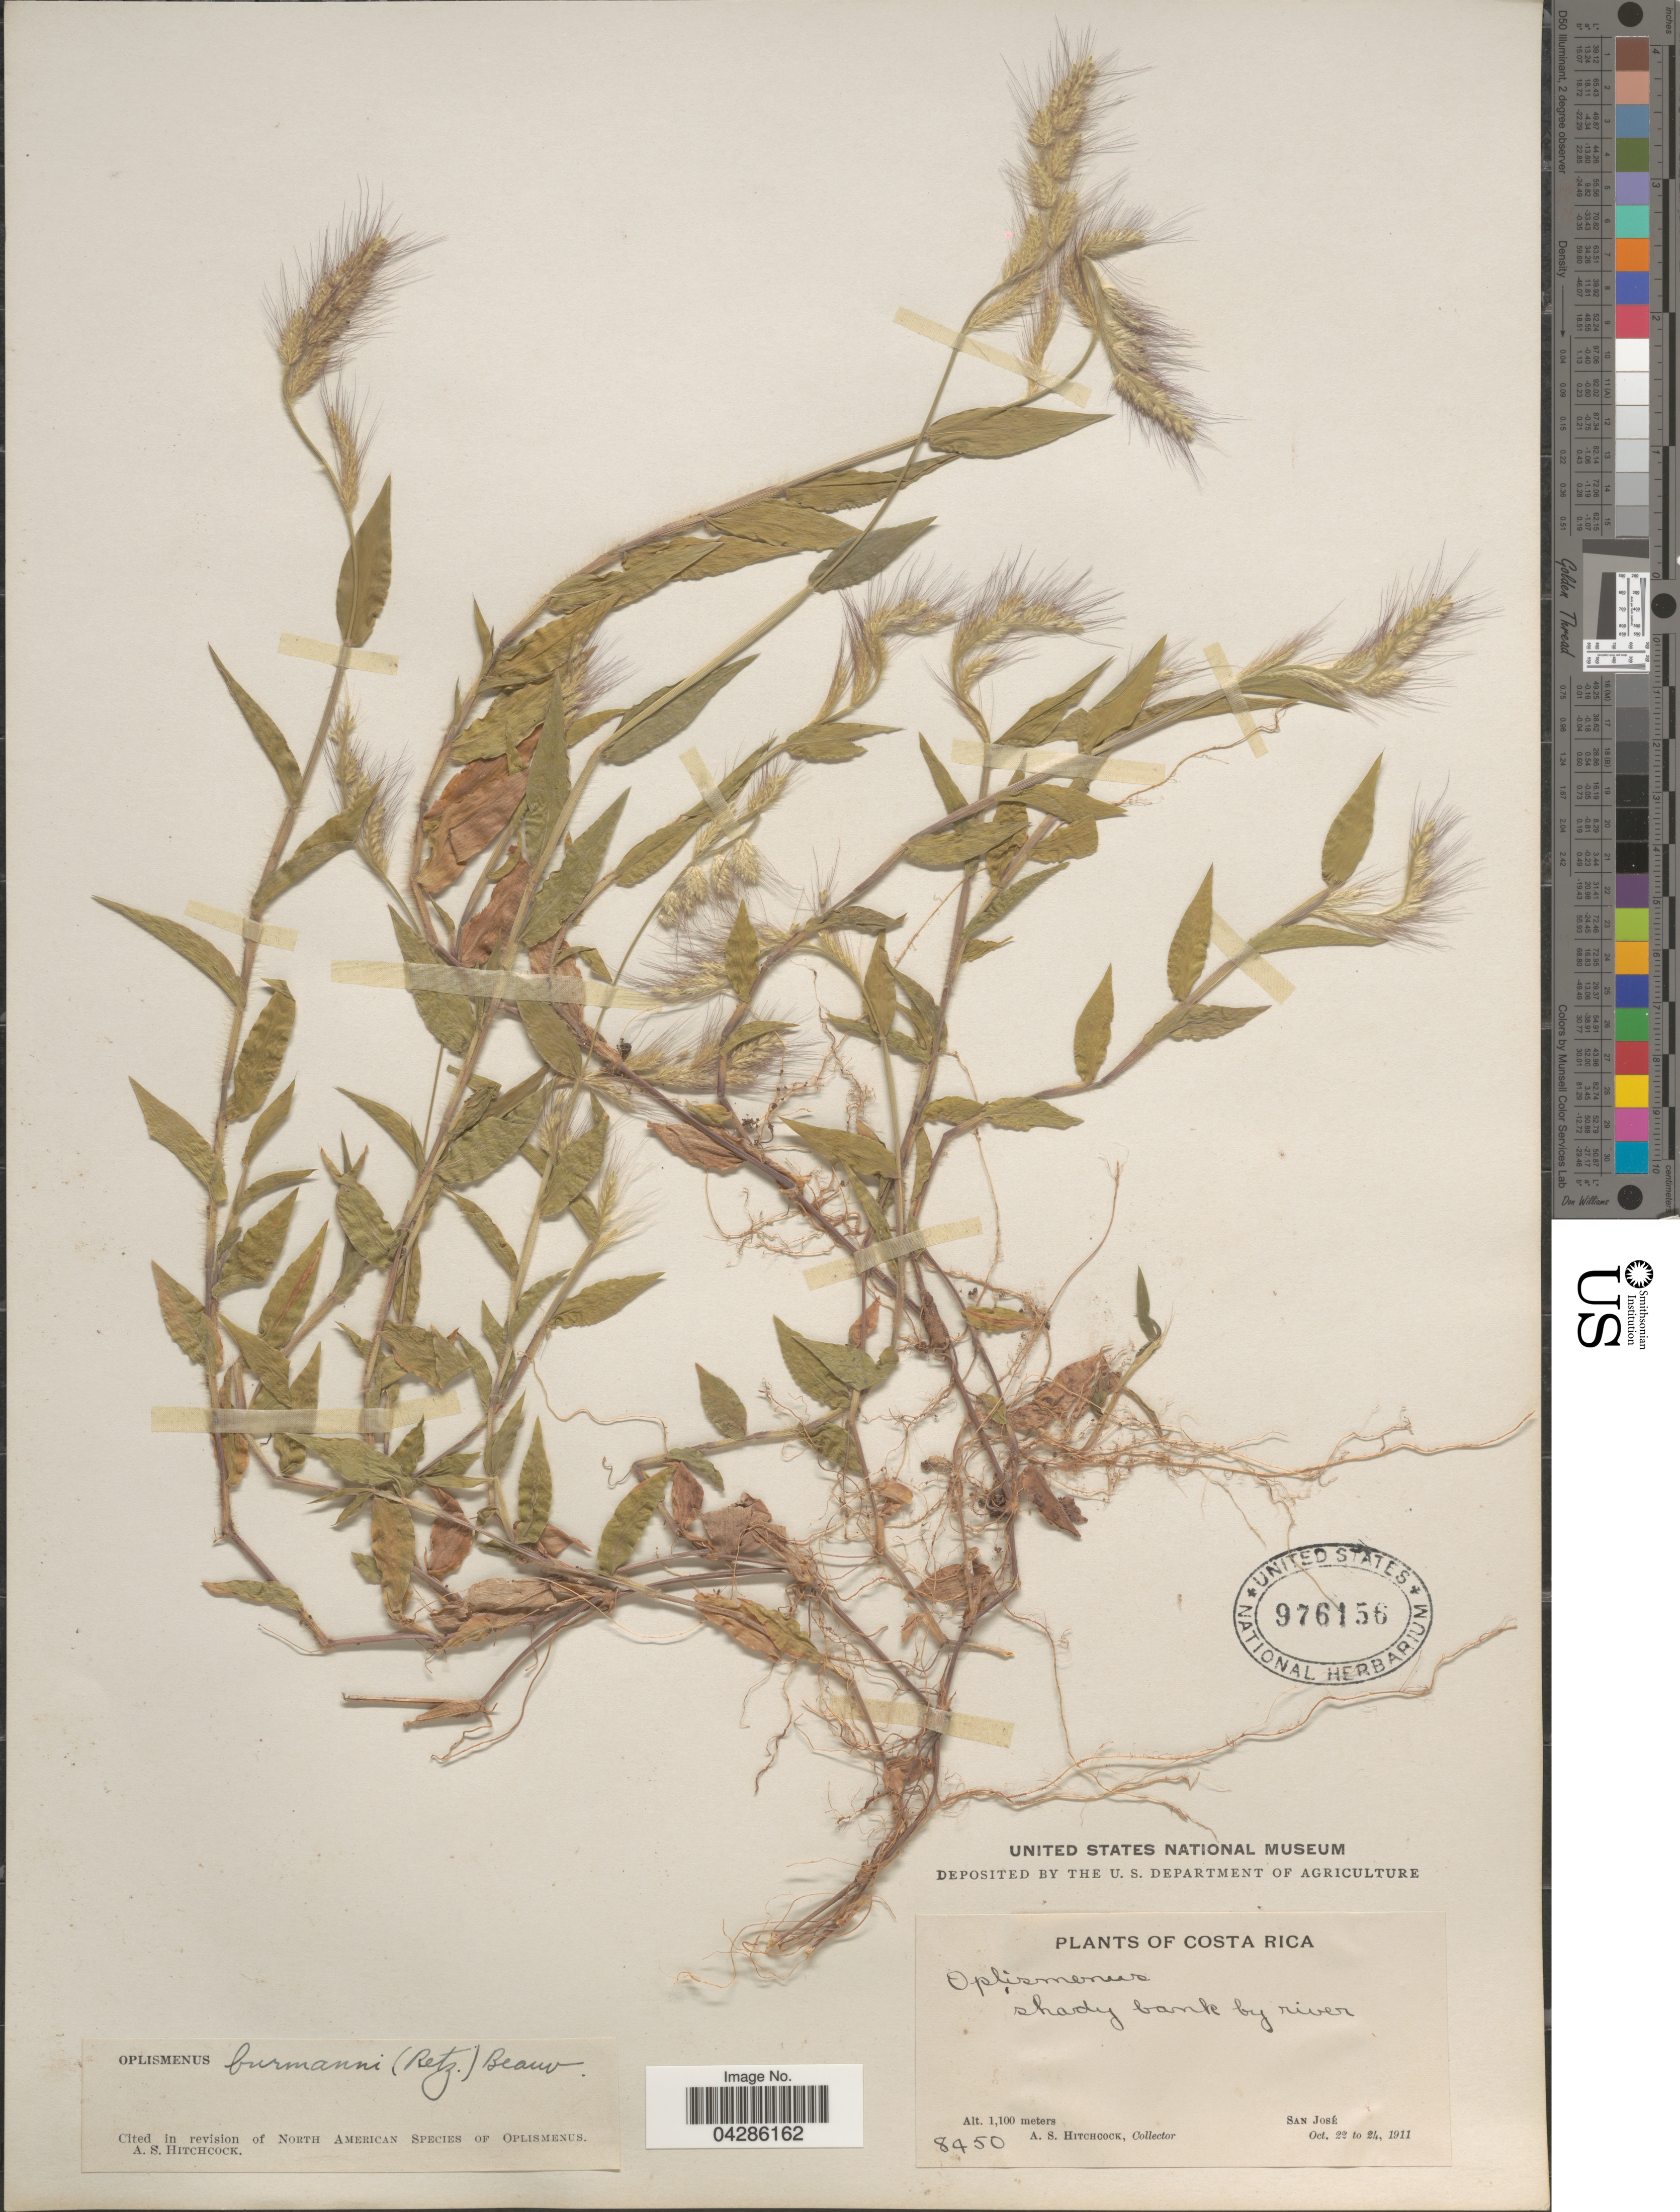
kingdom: Plantae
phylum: Tracheophyta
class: Liliopsida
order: Poales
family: Poaceae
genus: Oplismenus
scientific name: Oplismenus burmannii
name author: (Retz.) P. Beauv.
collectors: A. S. Hitchcock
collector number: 8450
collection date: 1911-10-22/1911-10-24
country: Costa Rica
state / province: San José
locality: Shady bank by river.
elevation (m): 1100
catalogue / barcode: US 976156